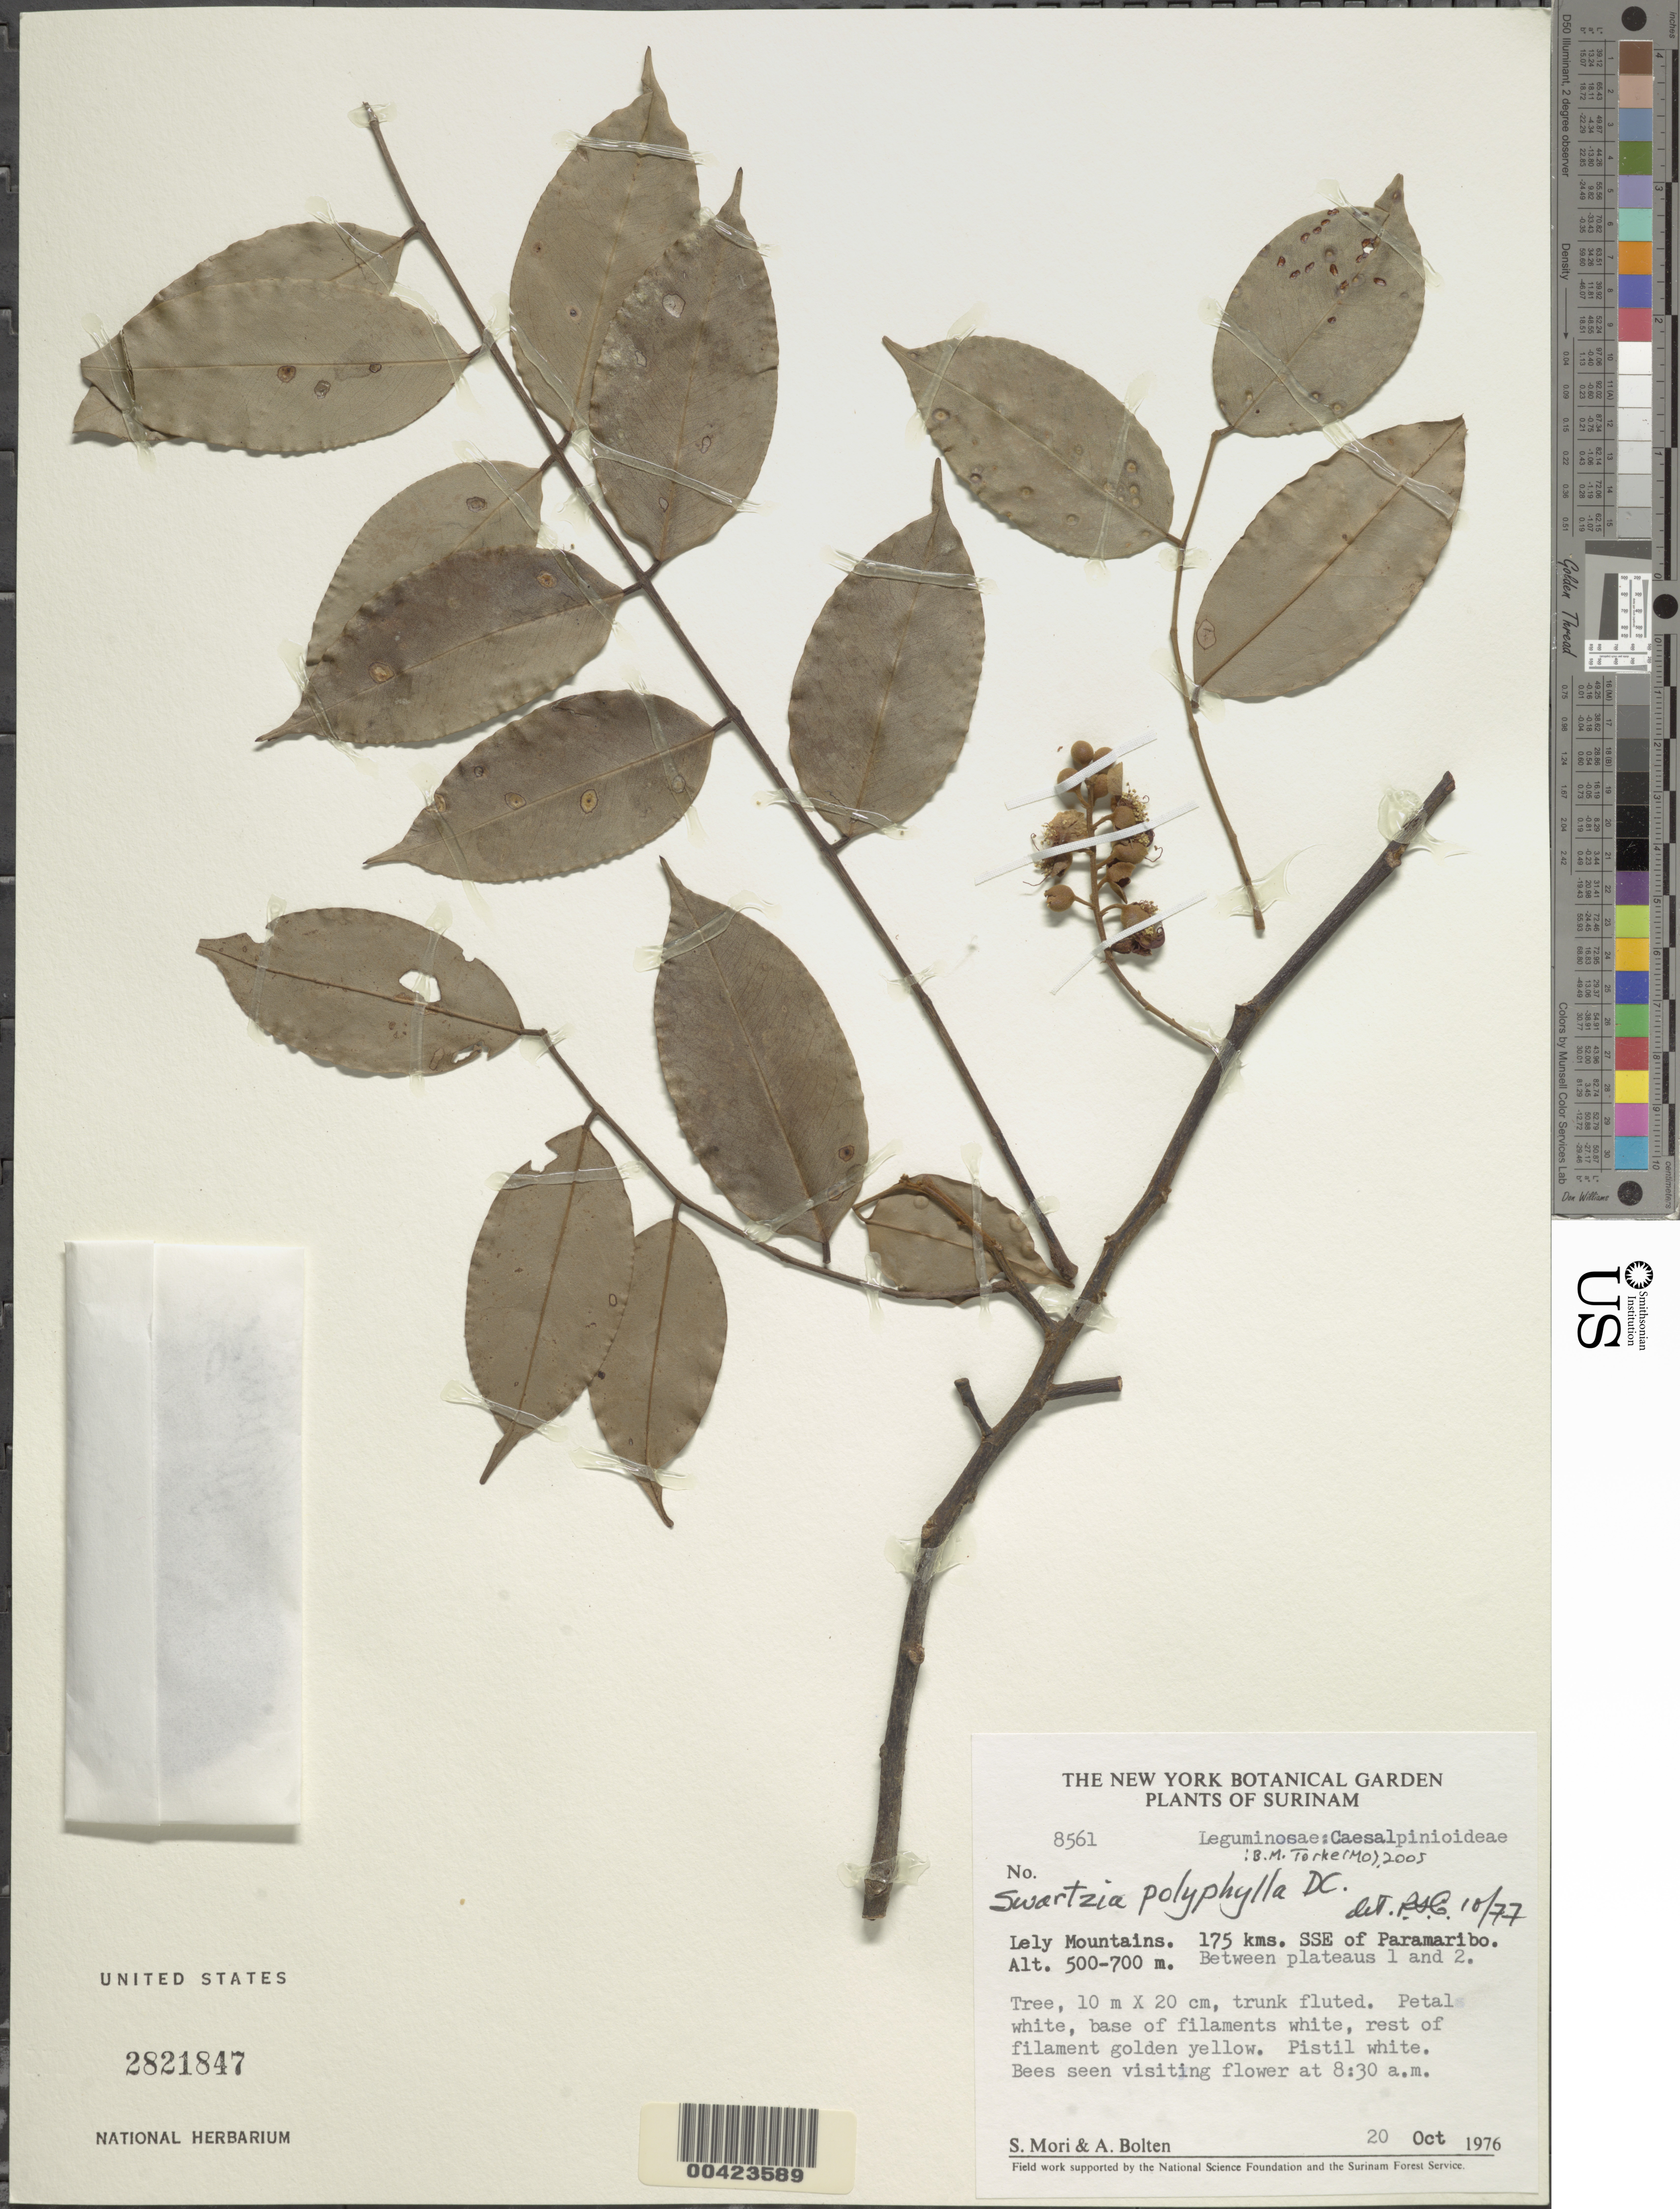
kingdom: Plantae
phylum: Tracheophyta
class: Magnoliopsida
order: Fabales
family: Fabaceae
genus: Swartzia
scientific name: Swartzia polyphylla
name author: DC.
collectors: S. Mori & A. Bolten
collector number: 8561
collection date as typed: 20 Oct 1976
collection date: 1976-10-20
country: Suriname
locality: Lely mtns; 175 km sse of paramaribo; between plateaus 1 and 2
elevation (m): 500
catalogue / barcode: US 2821847